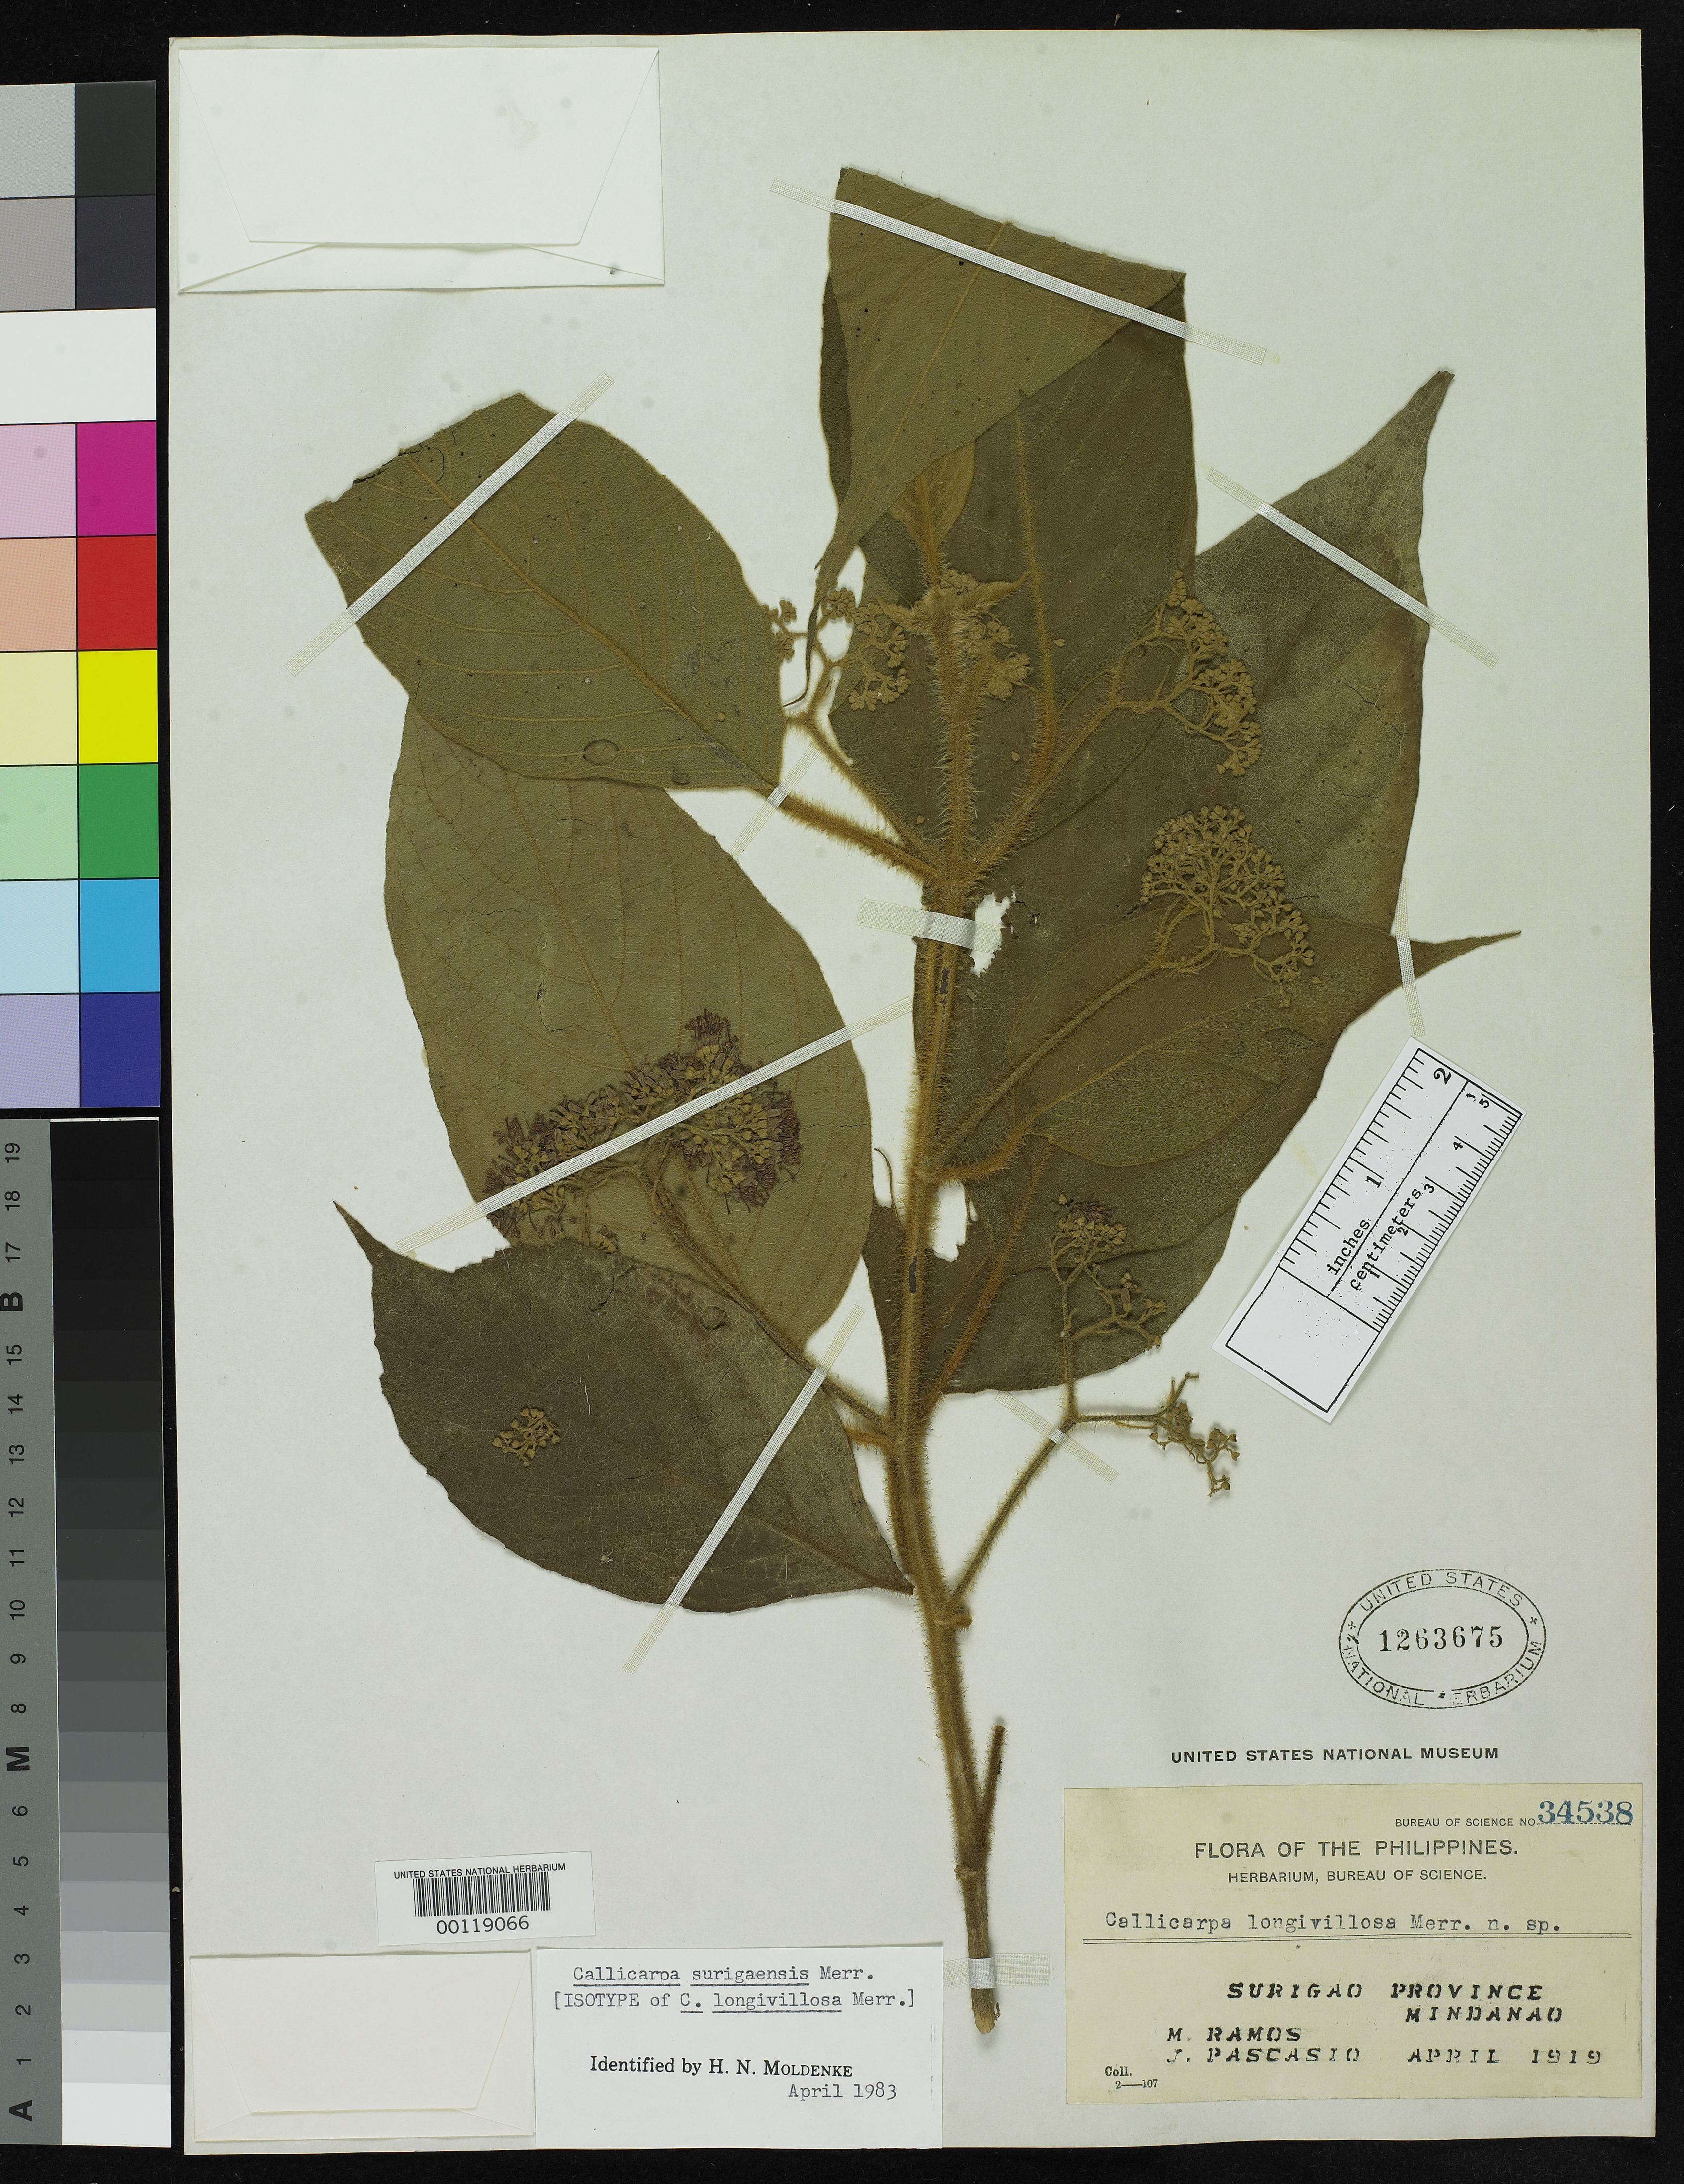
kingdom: Plantae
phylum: Tracheophyta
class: Magnoliopsida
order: Lamiales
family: Lamiaceae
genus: Callicarpa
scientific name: Callicarpa longivillosa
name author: Merr.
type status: Isotype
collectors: M. Ramos & J. Pascasio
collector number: Bur. Sci. 34538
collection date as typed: Apr 1919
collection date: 1919-04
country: Philippines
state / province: Caraga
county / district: Surigao del Norte / Surigao del Sur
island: Mindanao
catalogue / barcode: US 1263675